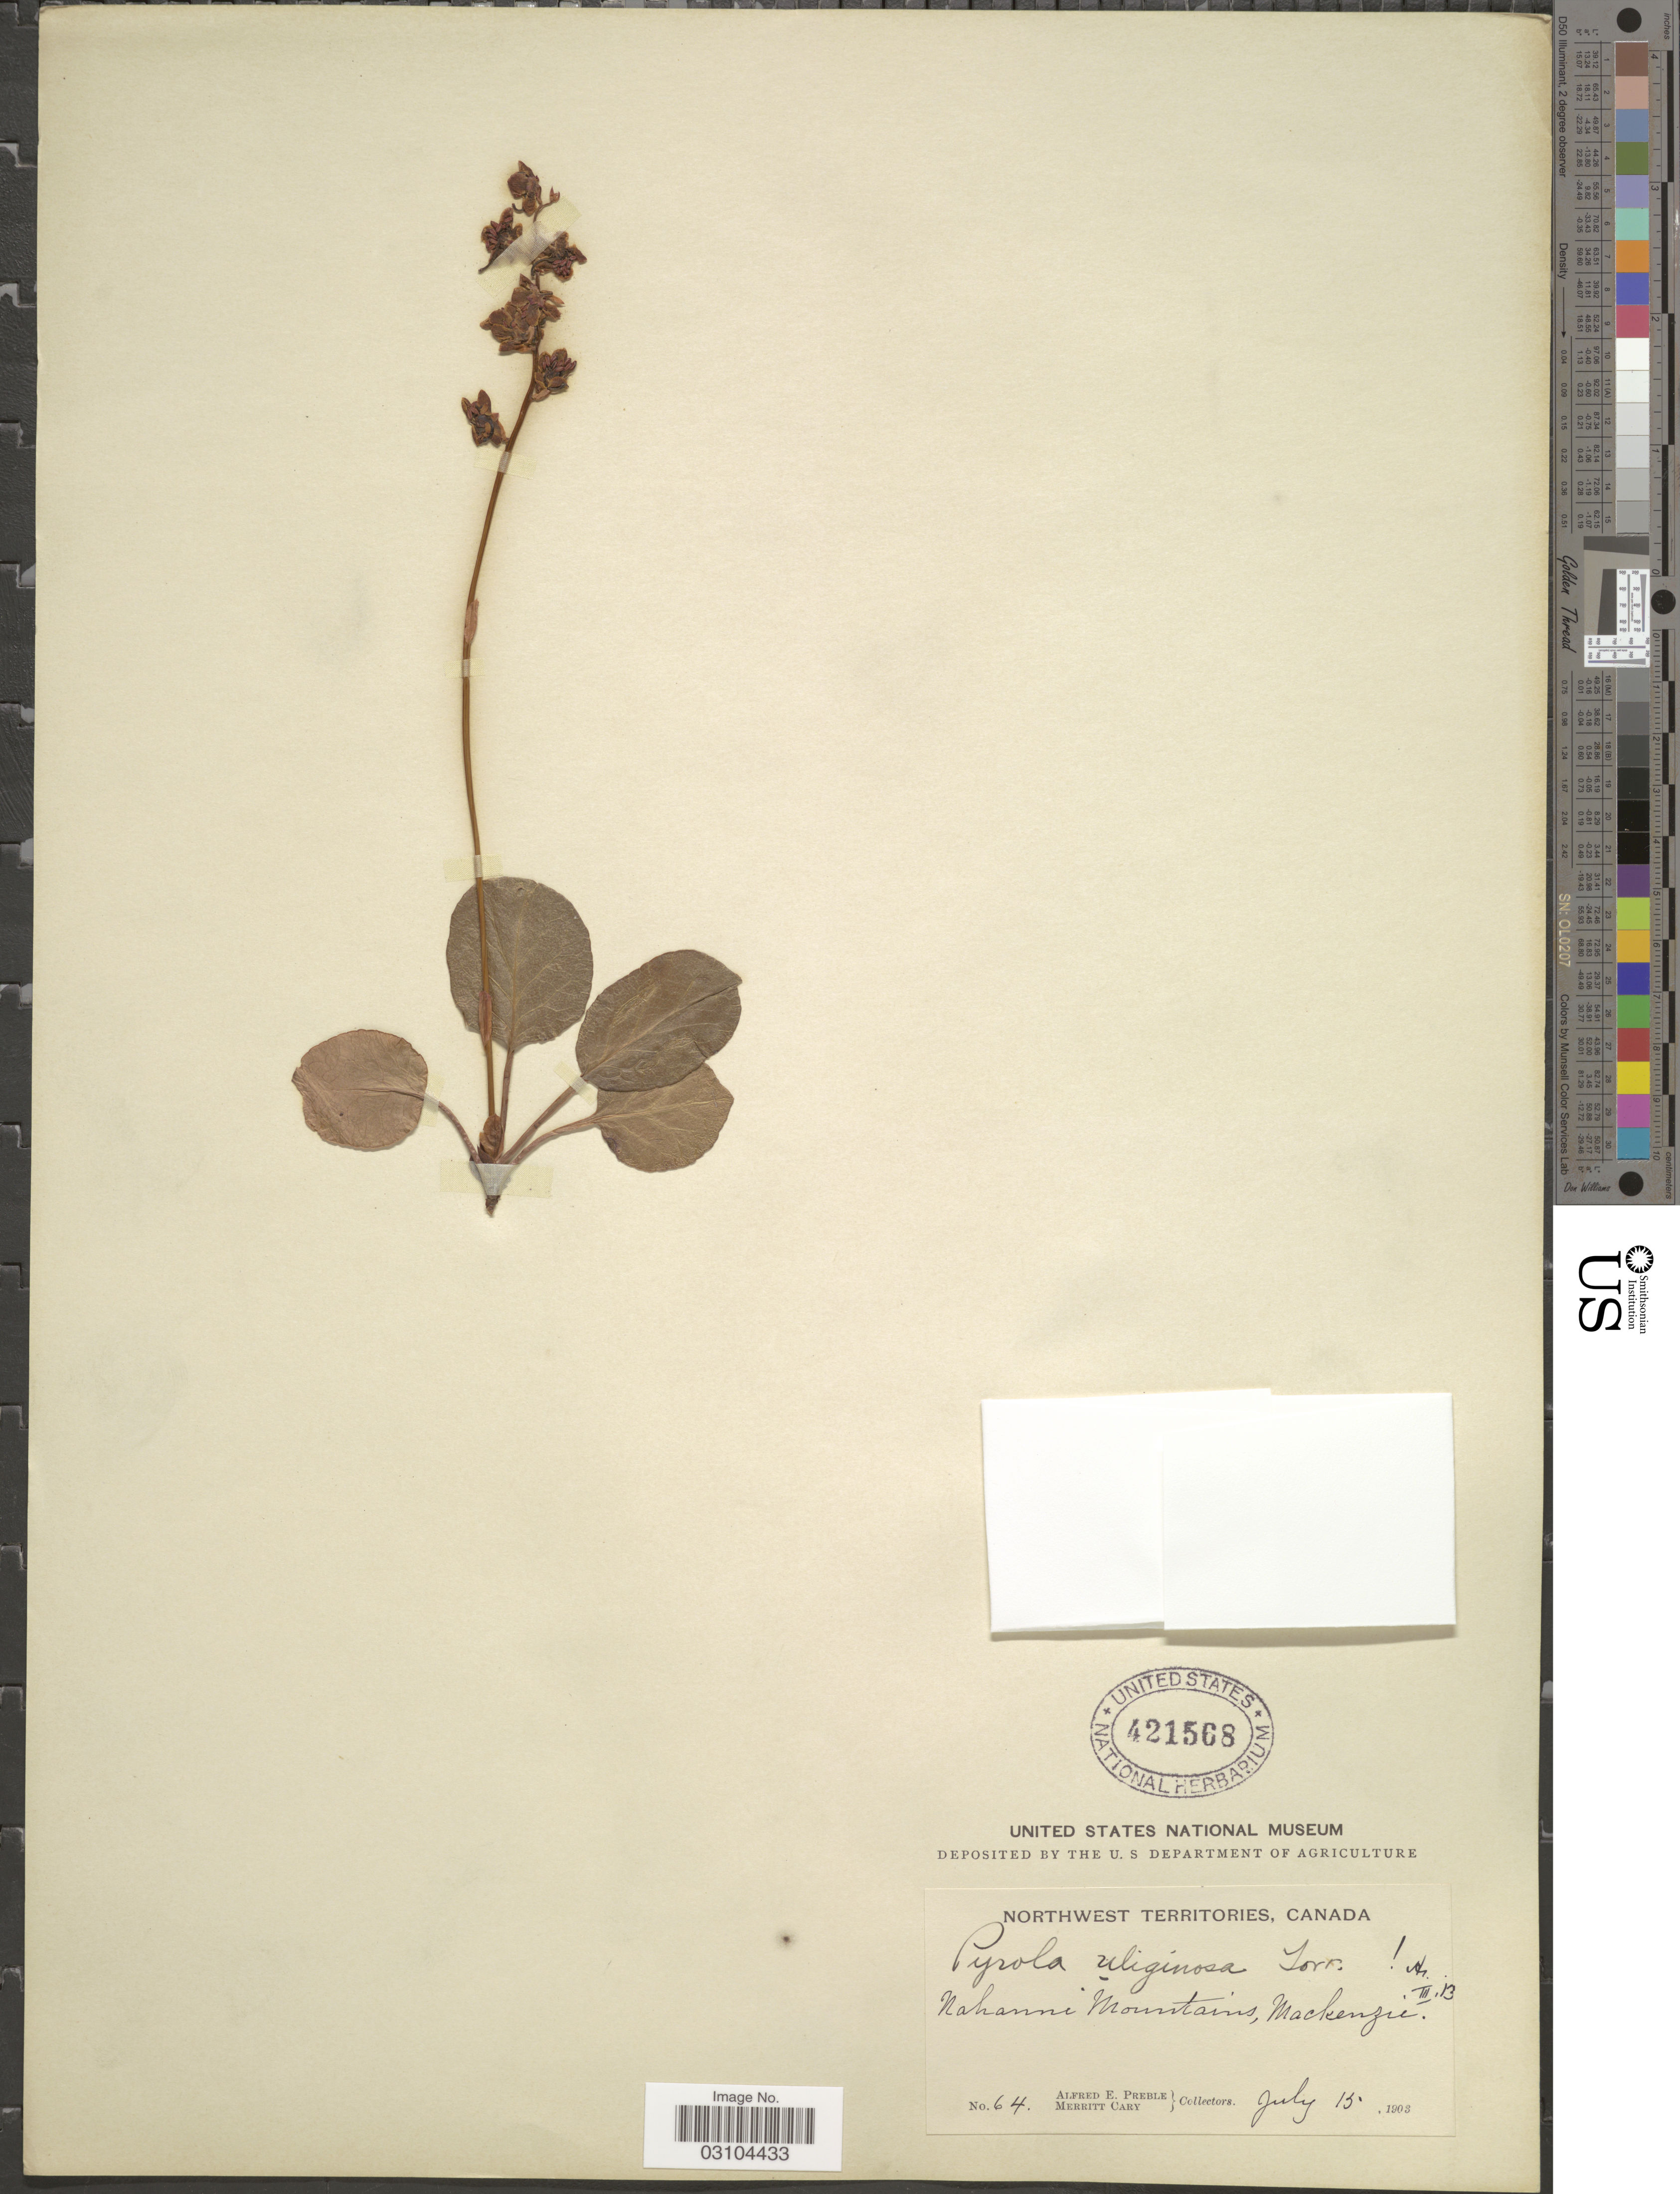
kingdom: Plantae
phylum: Tracheophyta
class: Magnoliopsida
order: Ericales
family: Ericaceae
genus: Pyrola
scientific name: Pyrola uliginosa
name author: Torr. & A. Gray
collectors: A. Preble & M. Cary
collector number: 64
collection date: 1903-07-15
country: Canada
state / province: Northwest Territories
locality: Nahanni Mountains, Mackenzie.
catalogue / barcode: US 421568